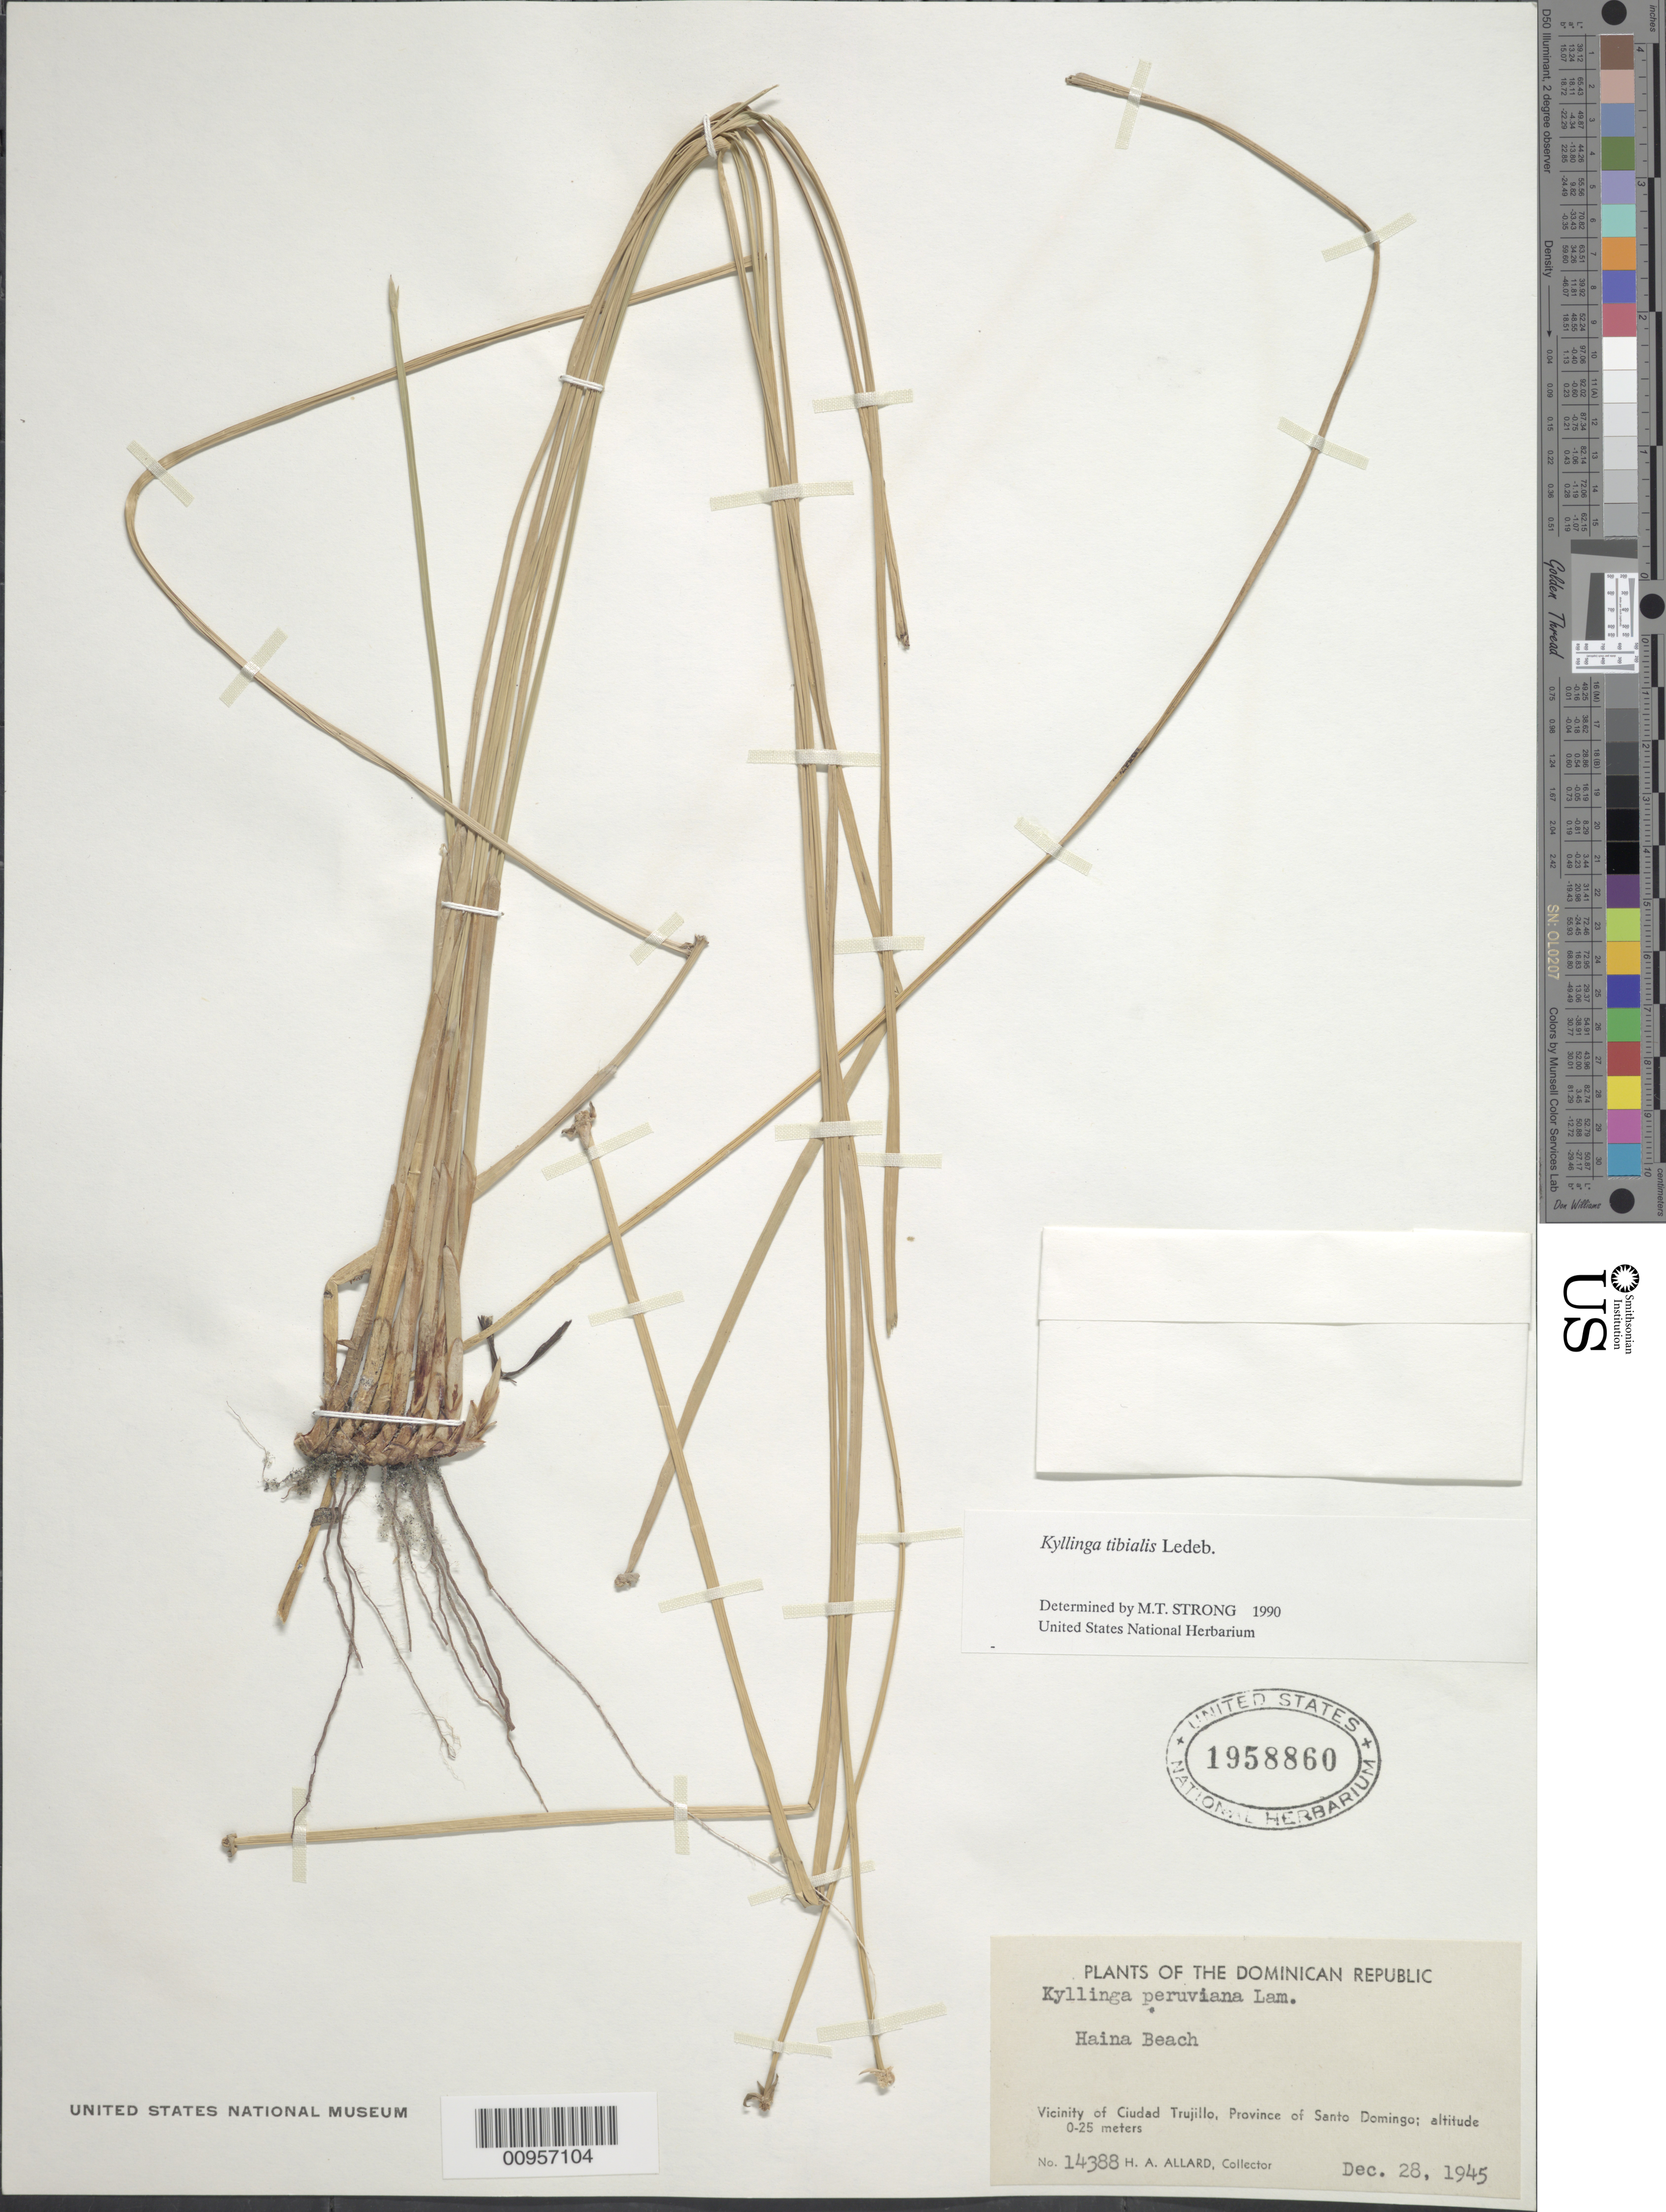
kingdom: Plantae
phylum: Tracheophyta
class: Liliopsida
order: Poales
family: Cyperaceae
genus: Cyperus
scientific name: Cyperus tibialis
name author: (Poit. ex Ledeb.) Govaerts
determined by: Strong, Mark T., (BOT), Smithsonian Institution - National Museum of Natural History (UNITED STATES)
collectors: H. A. Allard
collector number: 14388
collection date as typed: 28 Dec 1945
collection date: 1945-12-28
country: Dominican Republic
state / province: Santo Domingo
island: Hispaniola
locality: Vicinity of Ciudad Trujillo, Haina Beach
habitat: on beach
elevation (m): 0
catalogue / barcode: US 1958860